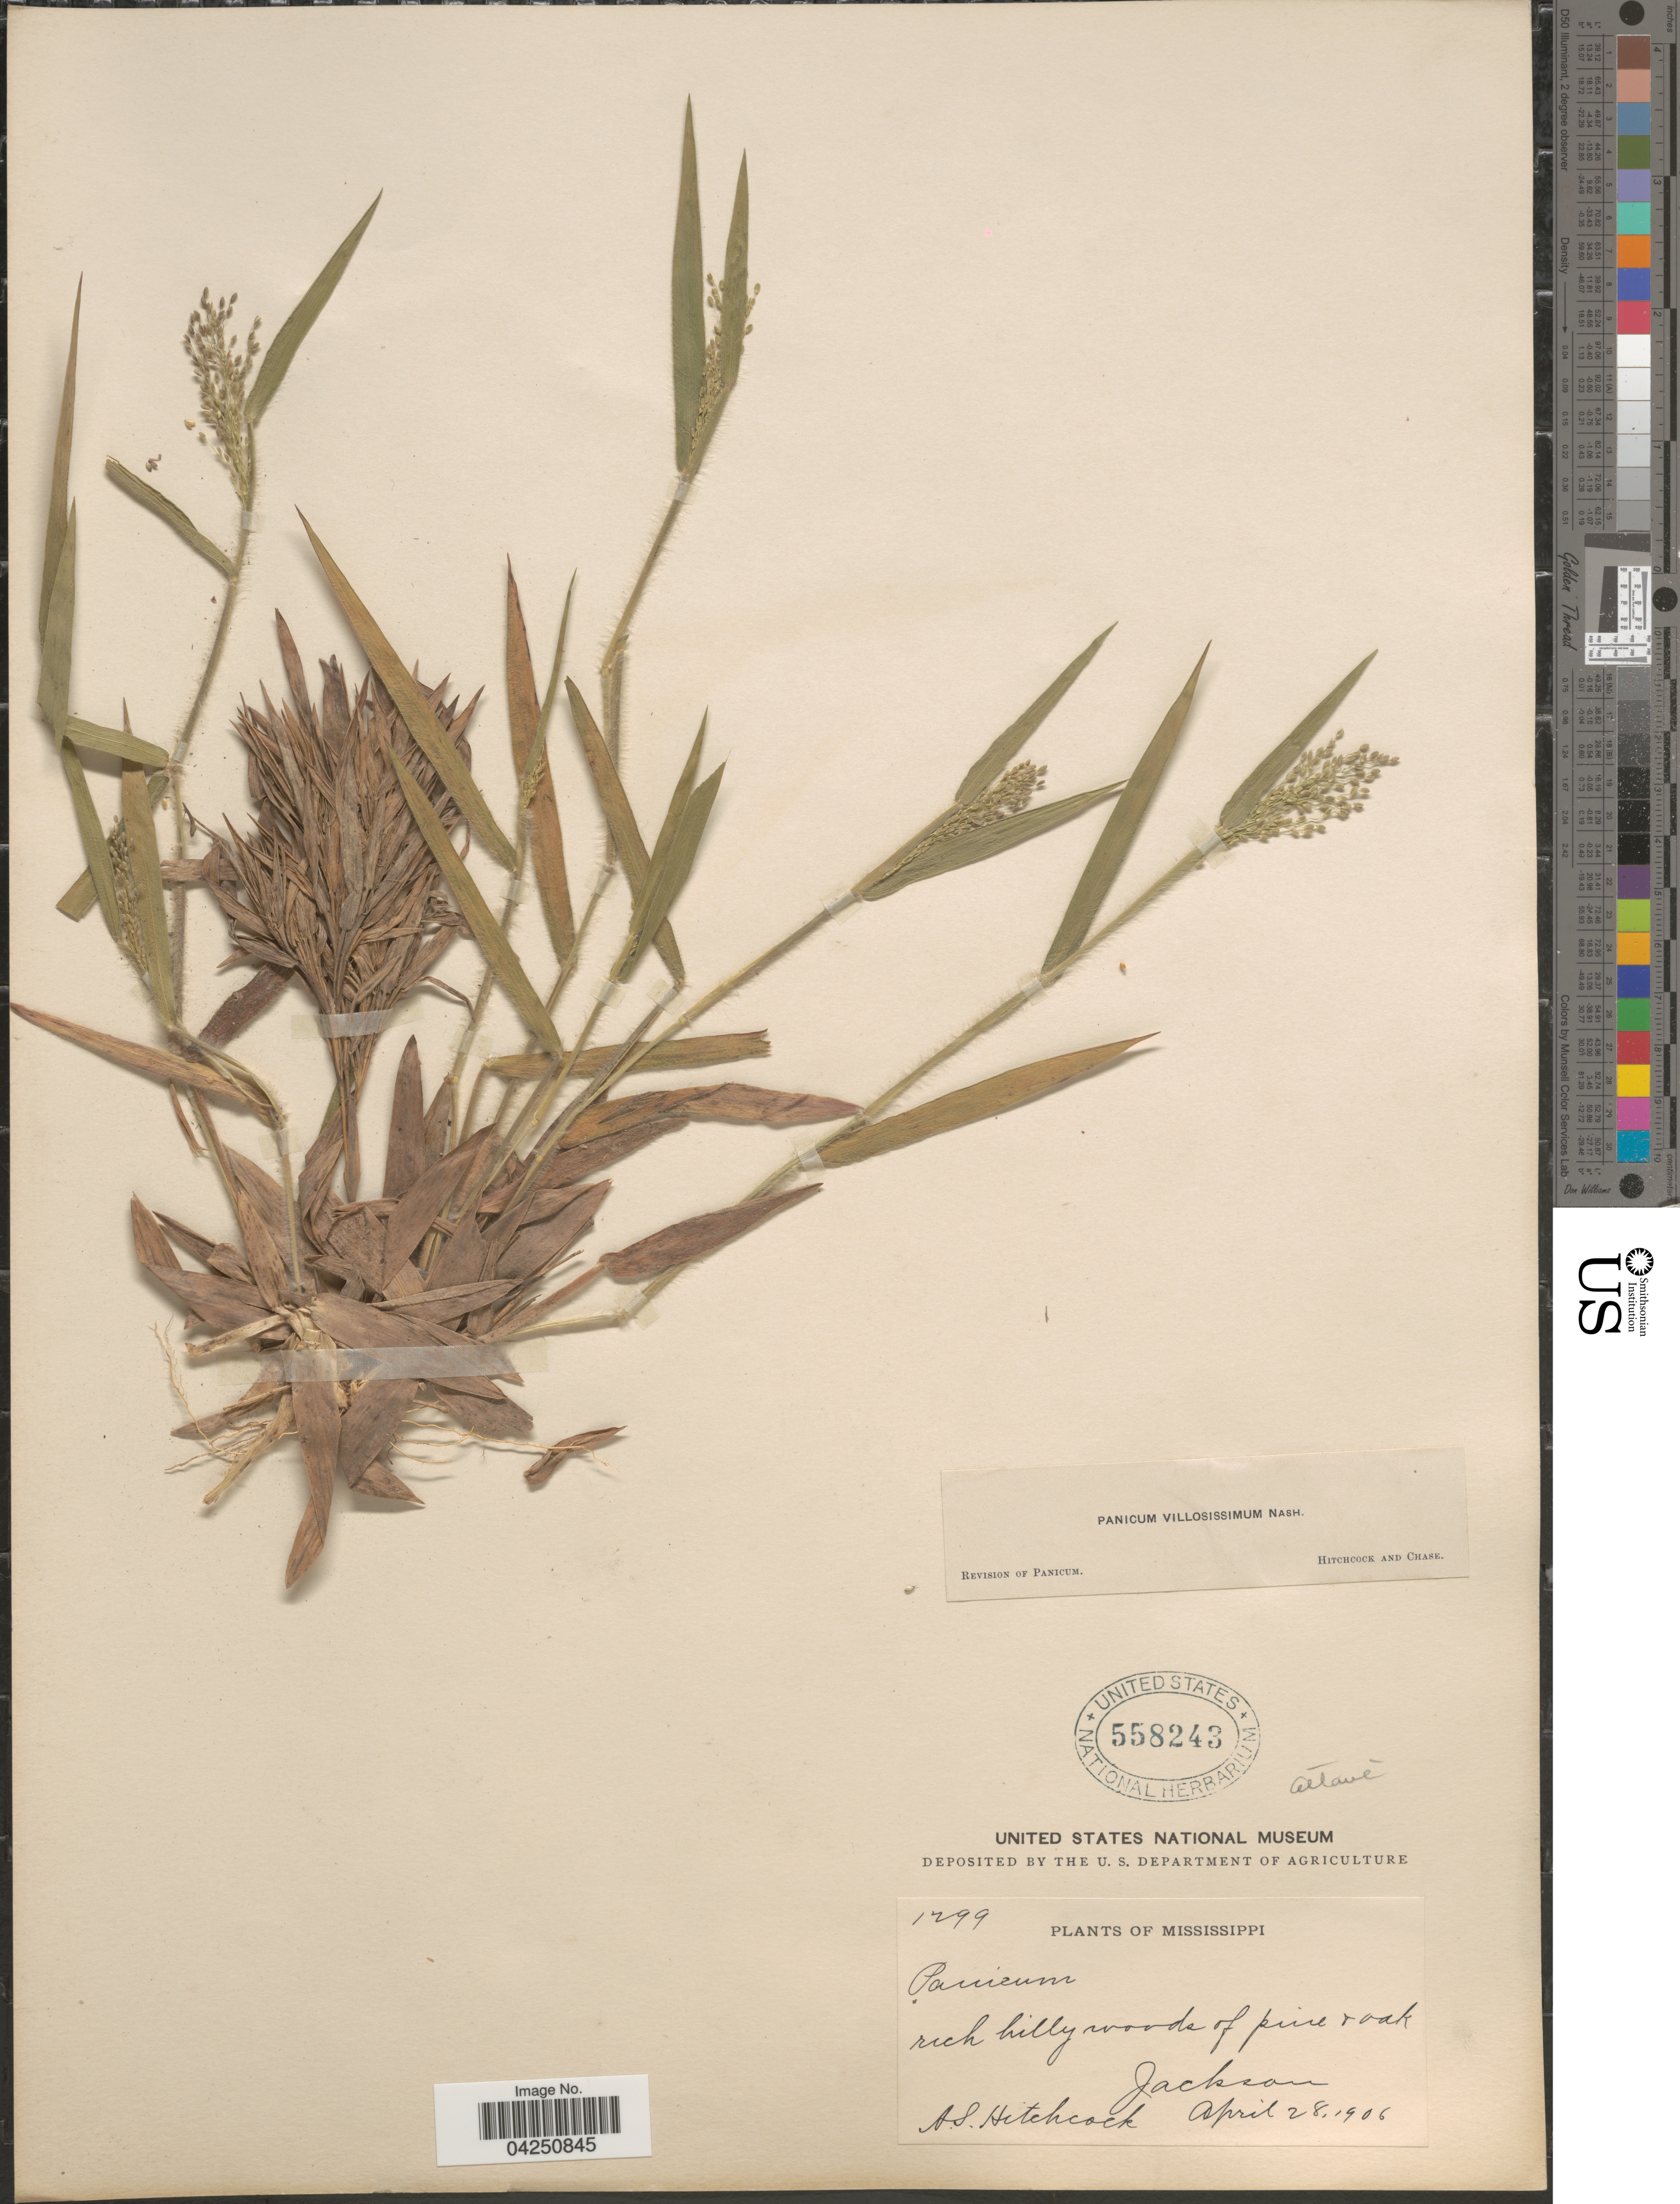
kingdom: Plantae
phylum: Tracheophyta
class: Liliopsida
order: Poales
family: Poaceae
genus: Dichanthelium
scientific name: Dichanthelium acuminatum var. acuminatum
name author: (Sw.) Gould & C.A. Clark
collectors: A. S. Hitchcock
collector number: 1299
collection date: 1906-04-28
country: United States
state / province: Mississippi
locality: Jackson.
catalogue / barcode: US 558243